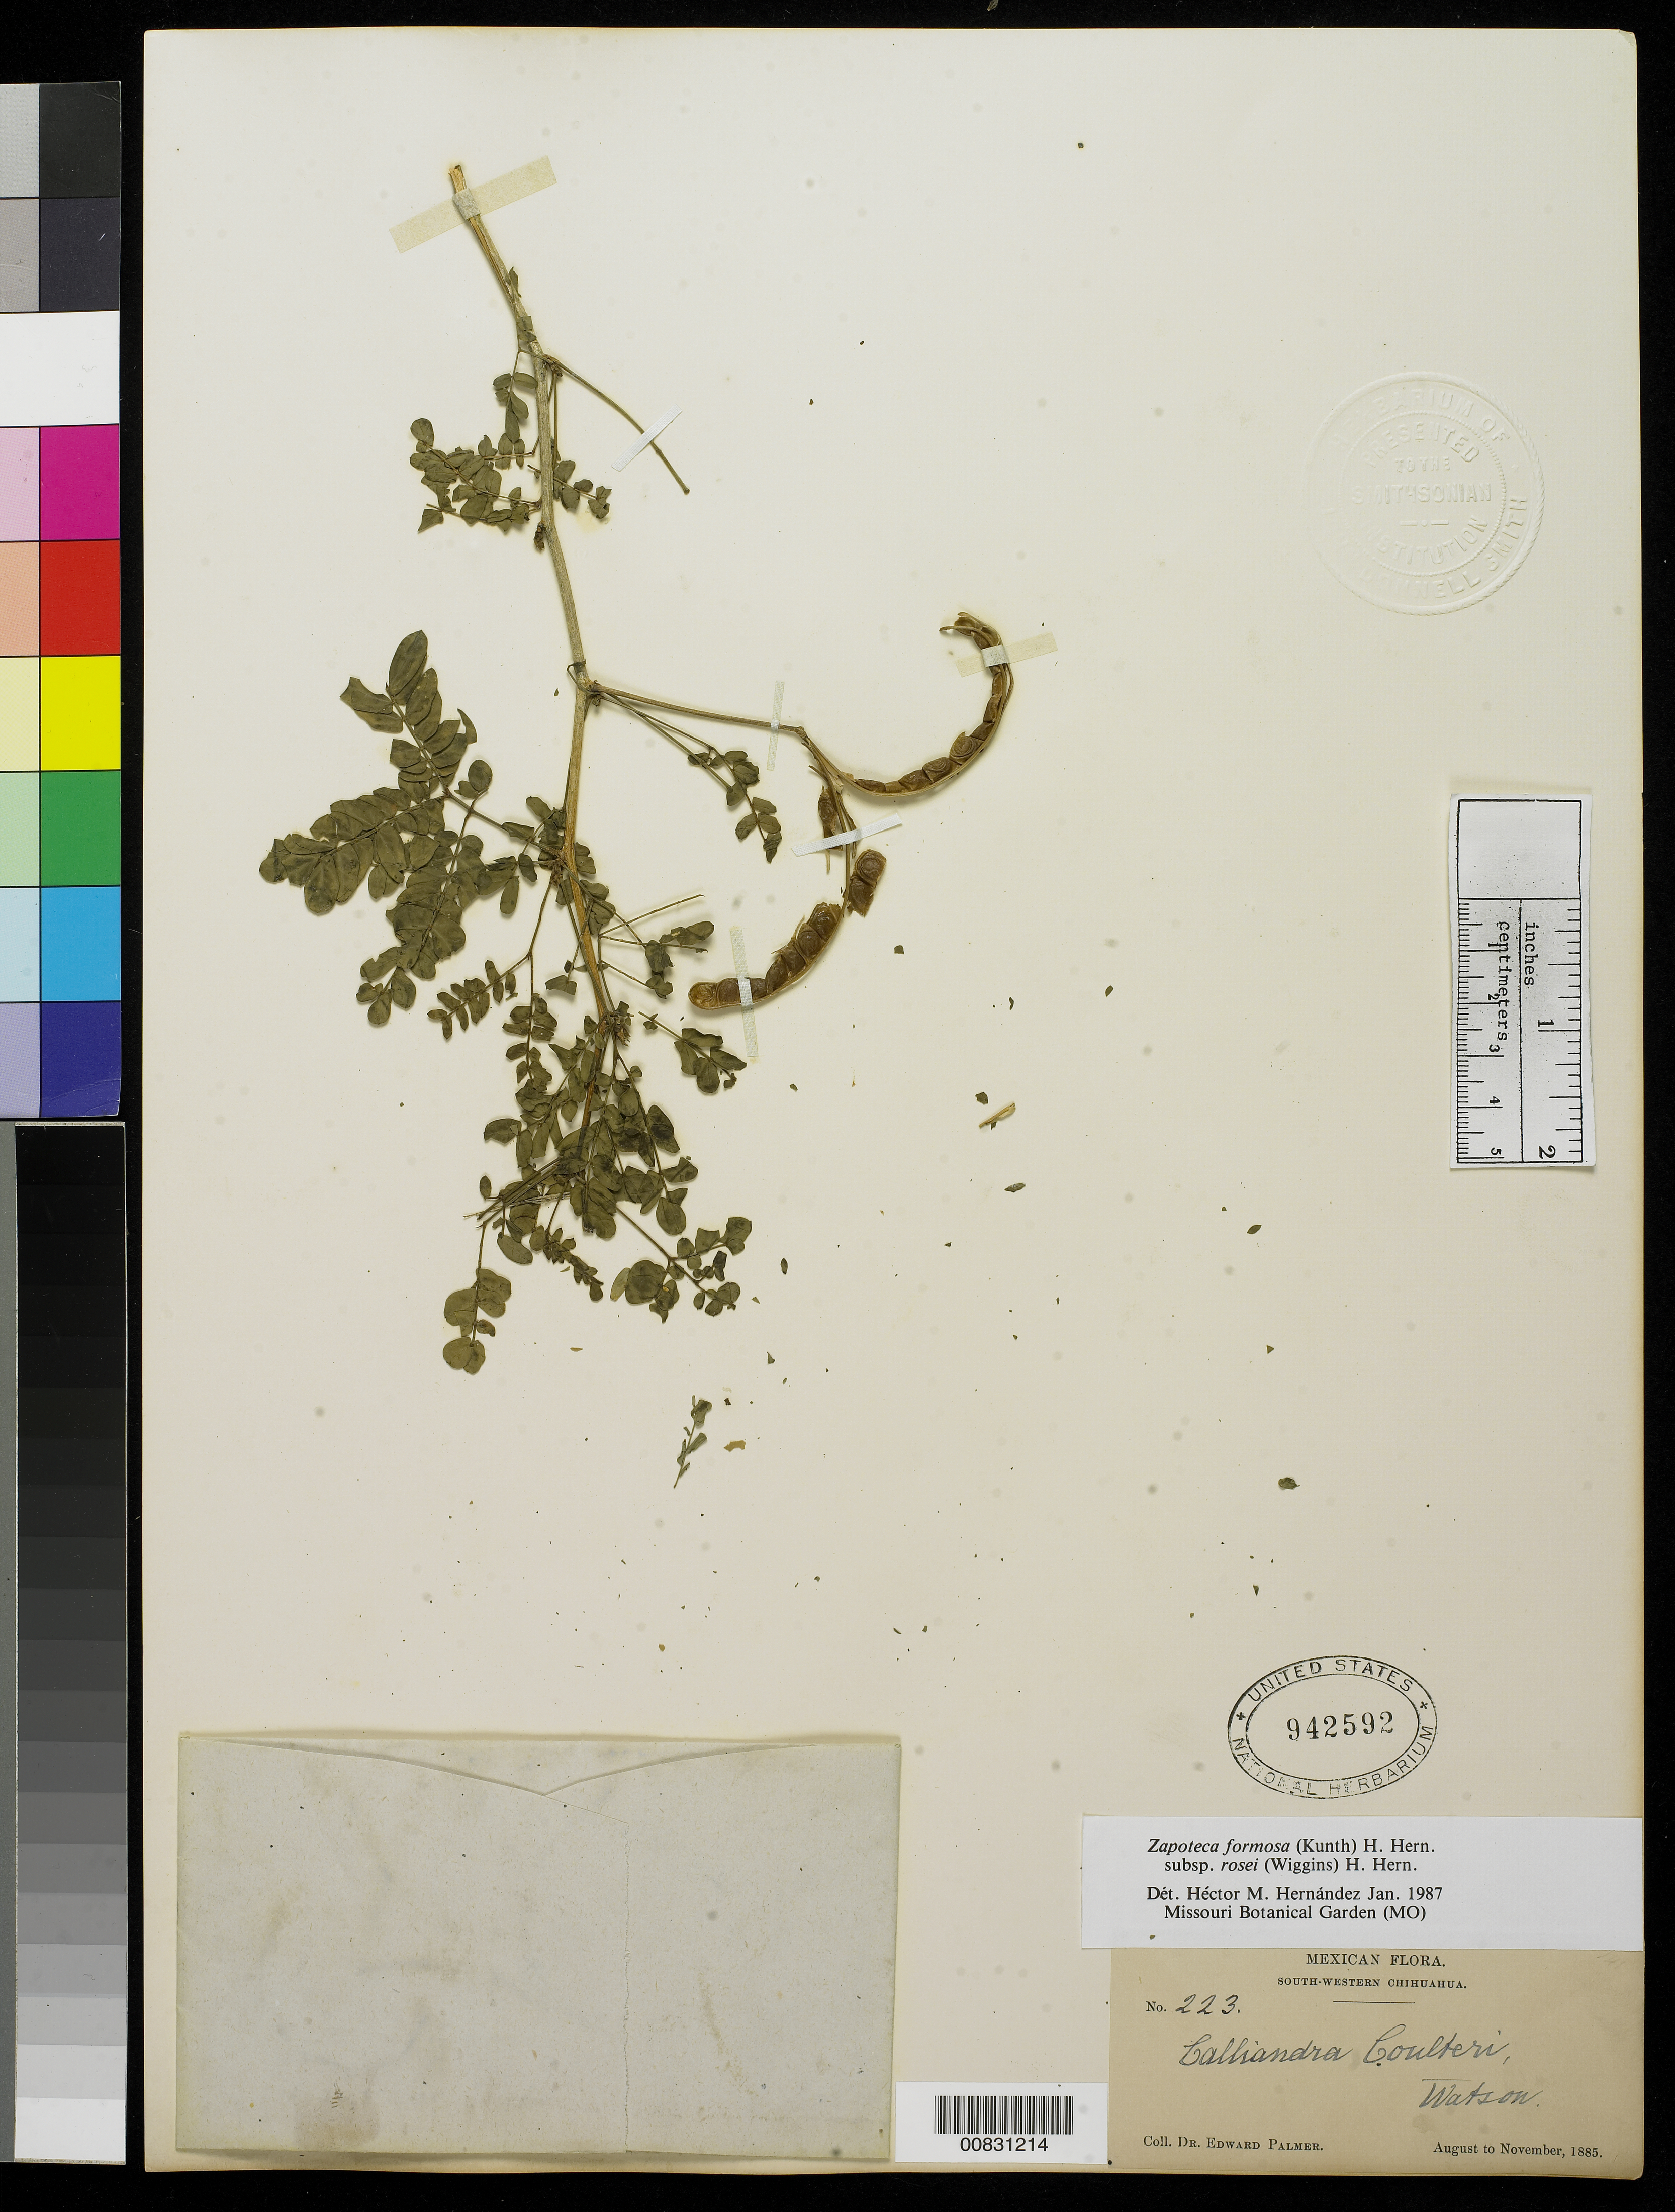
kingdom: Plantae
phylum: Tracheophyta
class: Magnoliopsida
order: Fabales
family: Fabaceae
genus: Zapoteca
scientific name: Zapoteca formosa subsp. rosei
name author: (Wiggins) H.M. Hern.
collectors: E. Palmer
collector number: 223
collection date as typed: Aug 1885 to -- Nov 1885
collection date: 1885-08/1885-11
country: Mexico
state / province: Chihuahua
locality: South-Western Chihuahua.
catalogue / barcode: US 942592